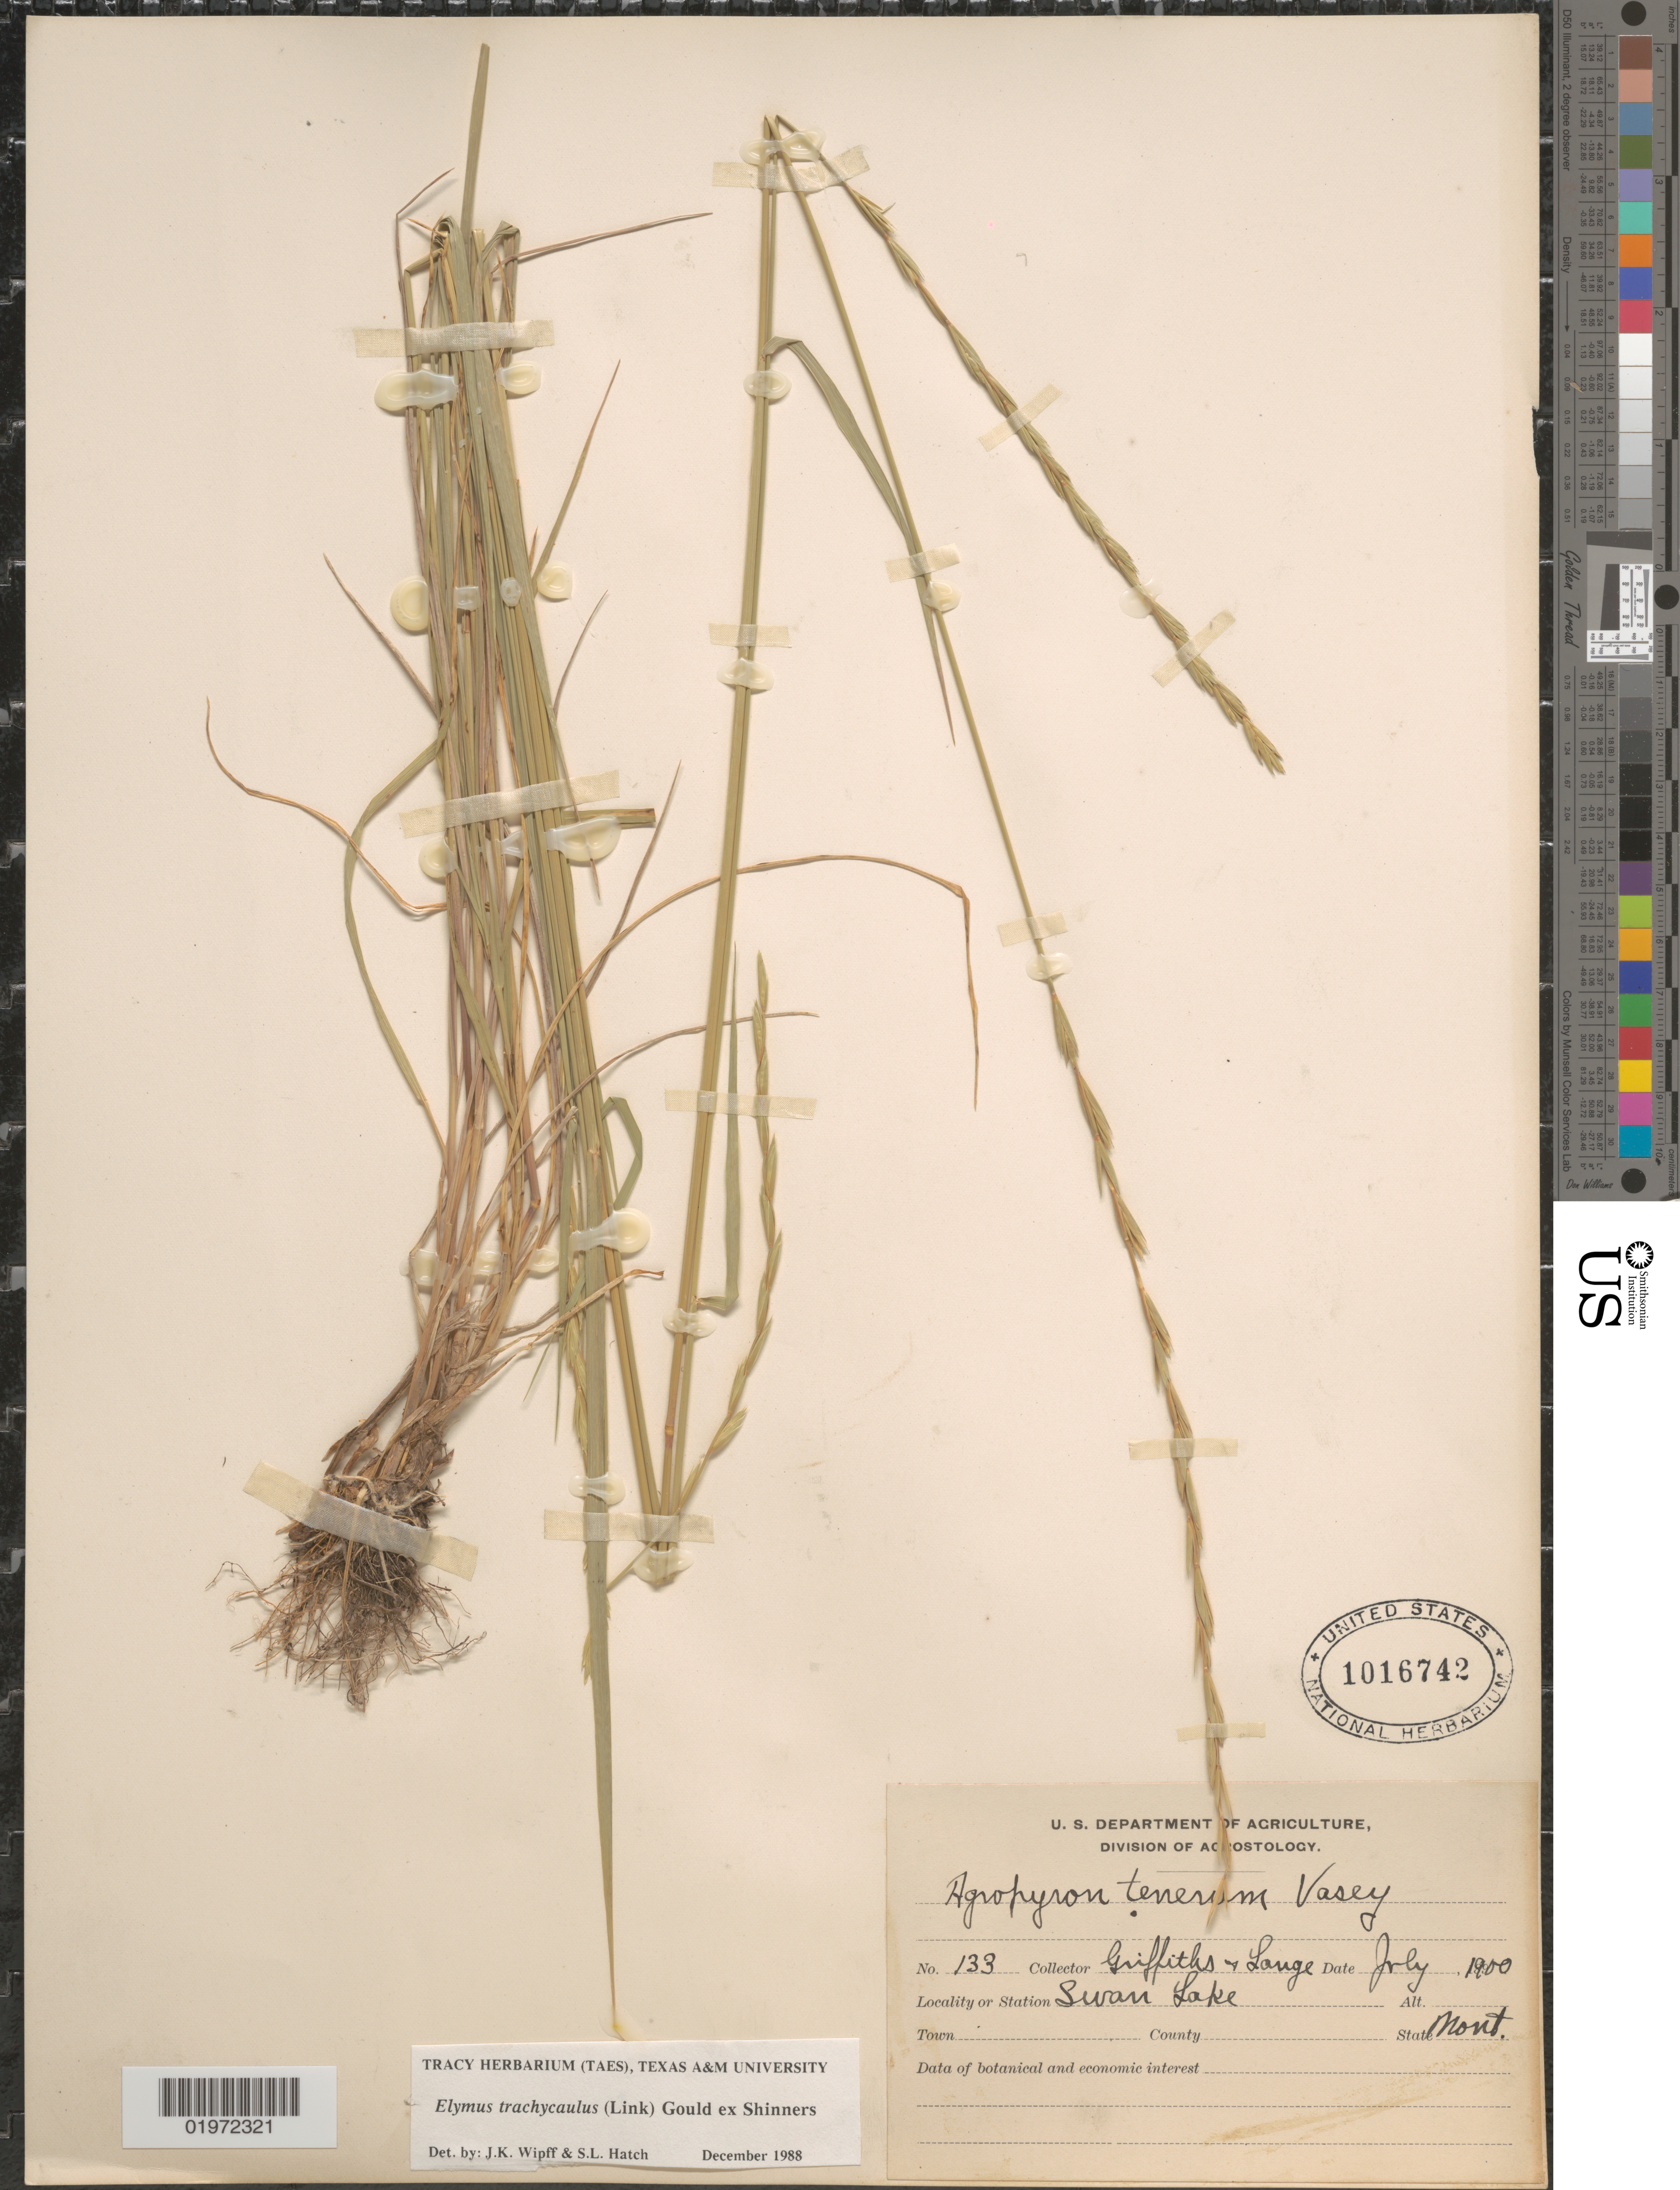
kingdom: Plantae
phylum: Tracheophyta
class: Liliopsida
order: Poales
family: Poaceae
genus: Elymus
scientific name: Elymus trachycaulus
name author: (Link) Gould ex Shinners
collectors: -- Griffiths & -- Lange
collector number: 133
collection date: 1900-07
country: United States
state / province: Montana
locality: Swan Lake.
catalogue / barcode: US 1016742